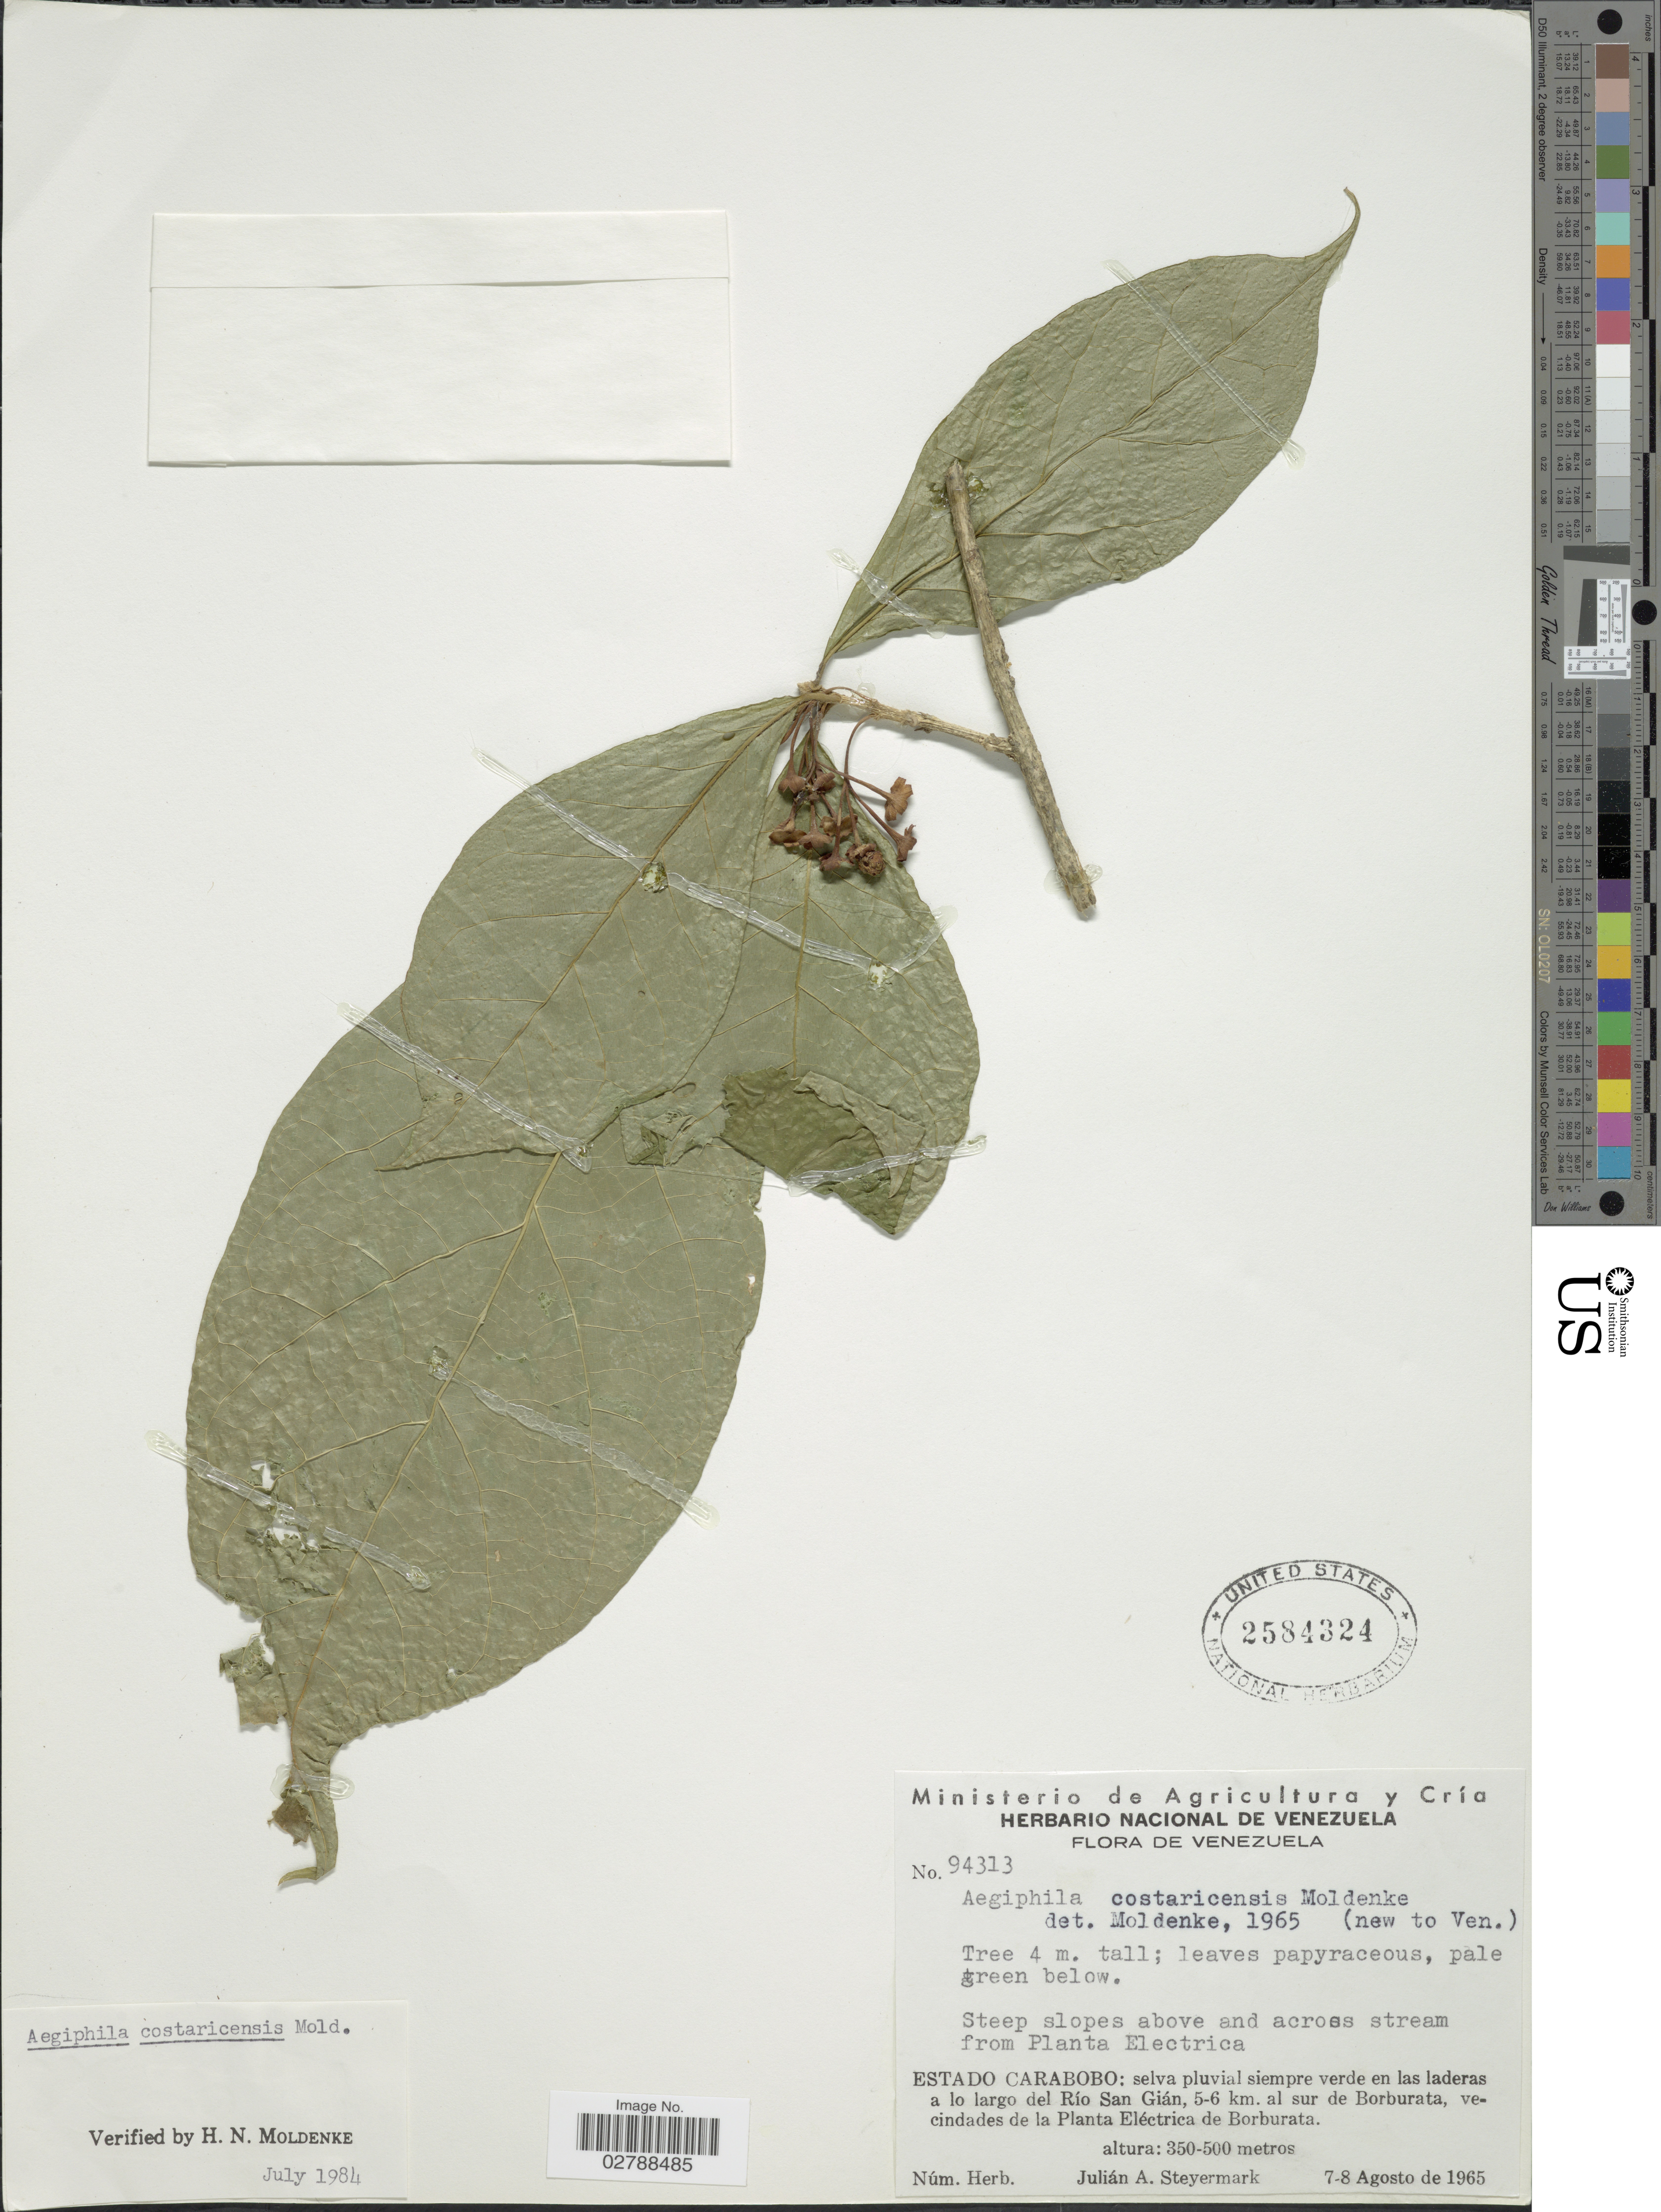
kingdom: Plantae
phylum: Tracheophyta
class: Magnoliopsida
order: Lamiales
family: Lamiaceae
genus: Aegiphila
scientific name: Aegiphila costaricensis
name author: Moldenke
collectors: J. Steyermark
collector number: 94313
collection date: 1965-08-07/1965-08-08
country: Venezuela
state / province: Carabobo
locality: Estado Carabobo: selva pluvial siempre verde en las laderas a lo largo del Río San Gián, 5-6 km. al sur de Borburata, vecindades de la Planta Eléctrica de Borburata.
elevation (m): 350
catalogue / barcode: US 2584324